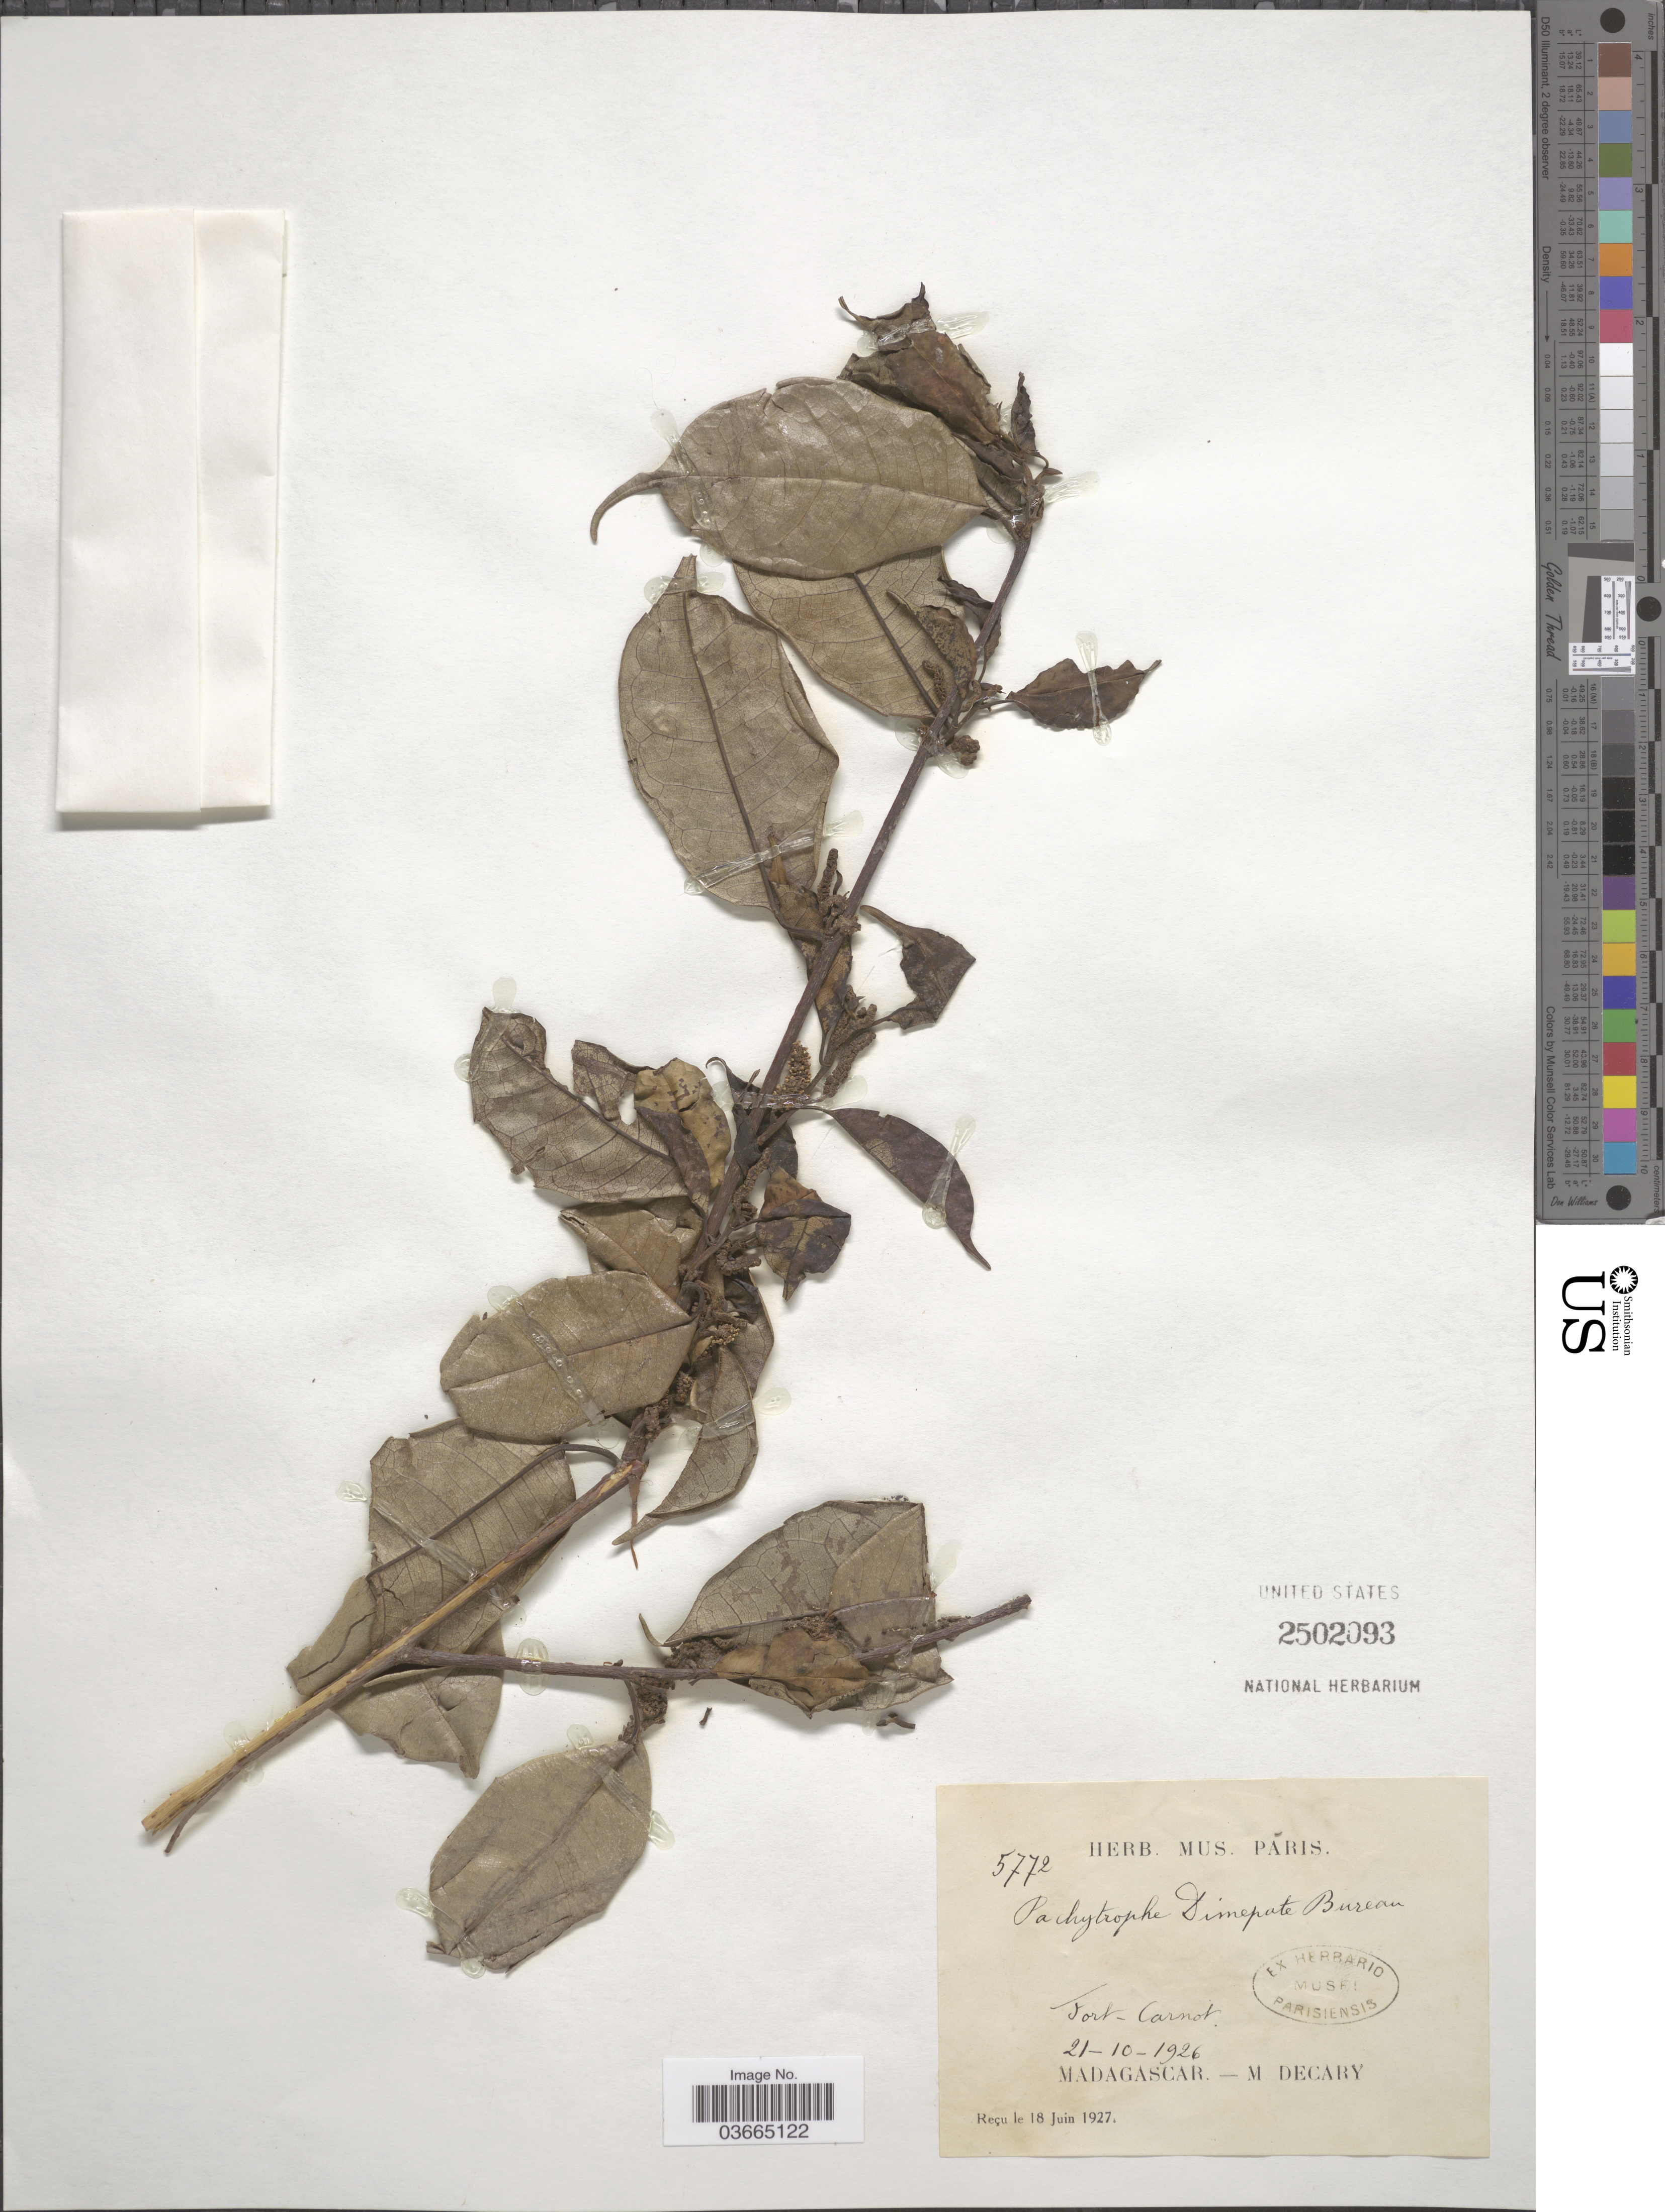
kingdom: Plantae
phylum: Tracheophyta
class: Magnoliopsida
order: Rosales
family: Moraceae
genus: Ampalis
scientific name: Ampalis dimepate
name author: (Bureau) E. M. Gardner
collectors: R. Decary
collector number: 5772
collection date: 1926-10-21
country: Madagascar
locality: Fort-Carnot.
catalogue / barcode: US 2502093